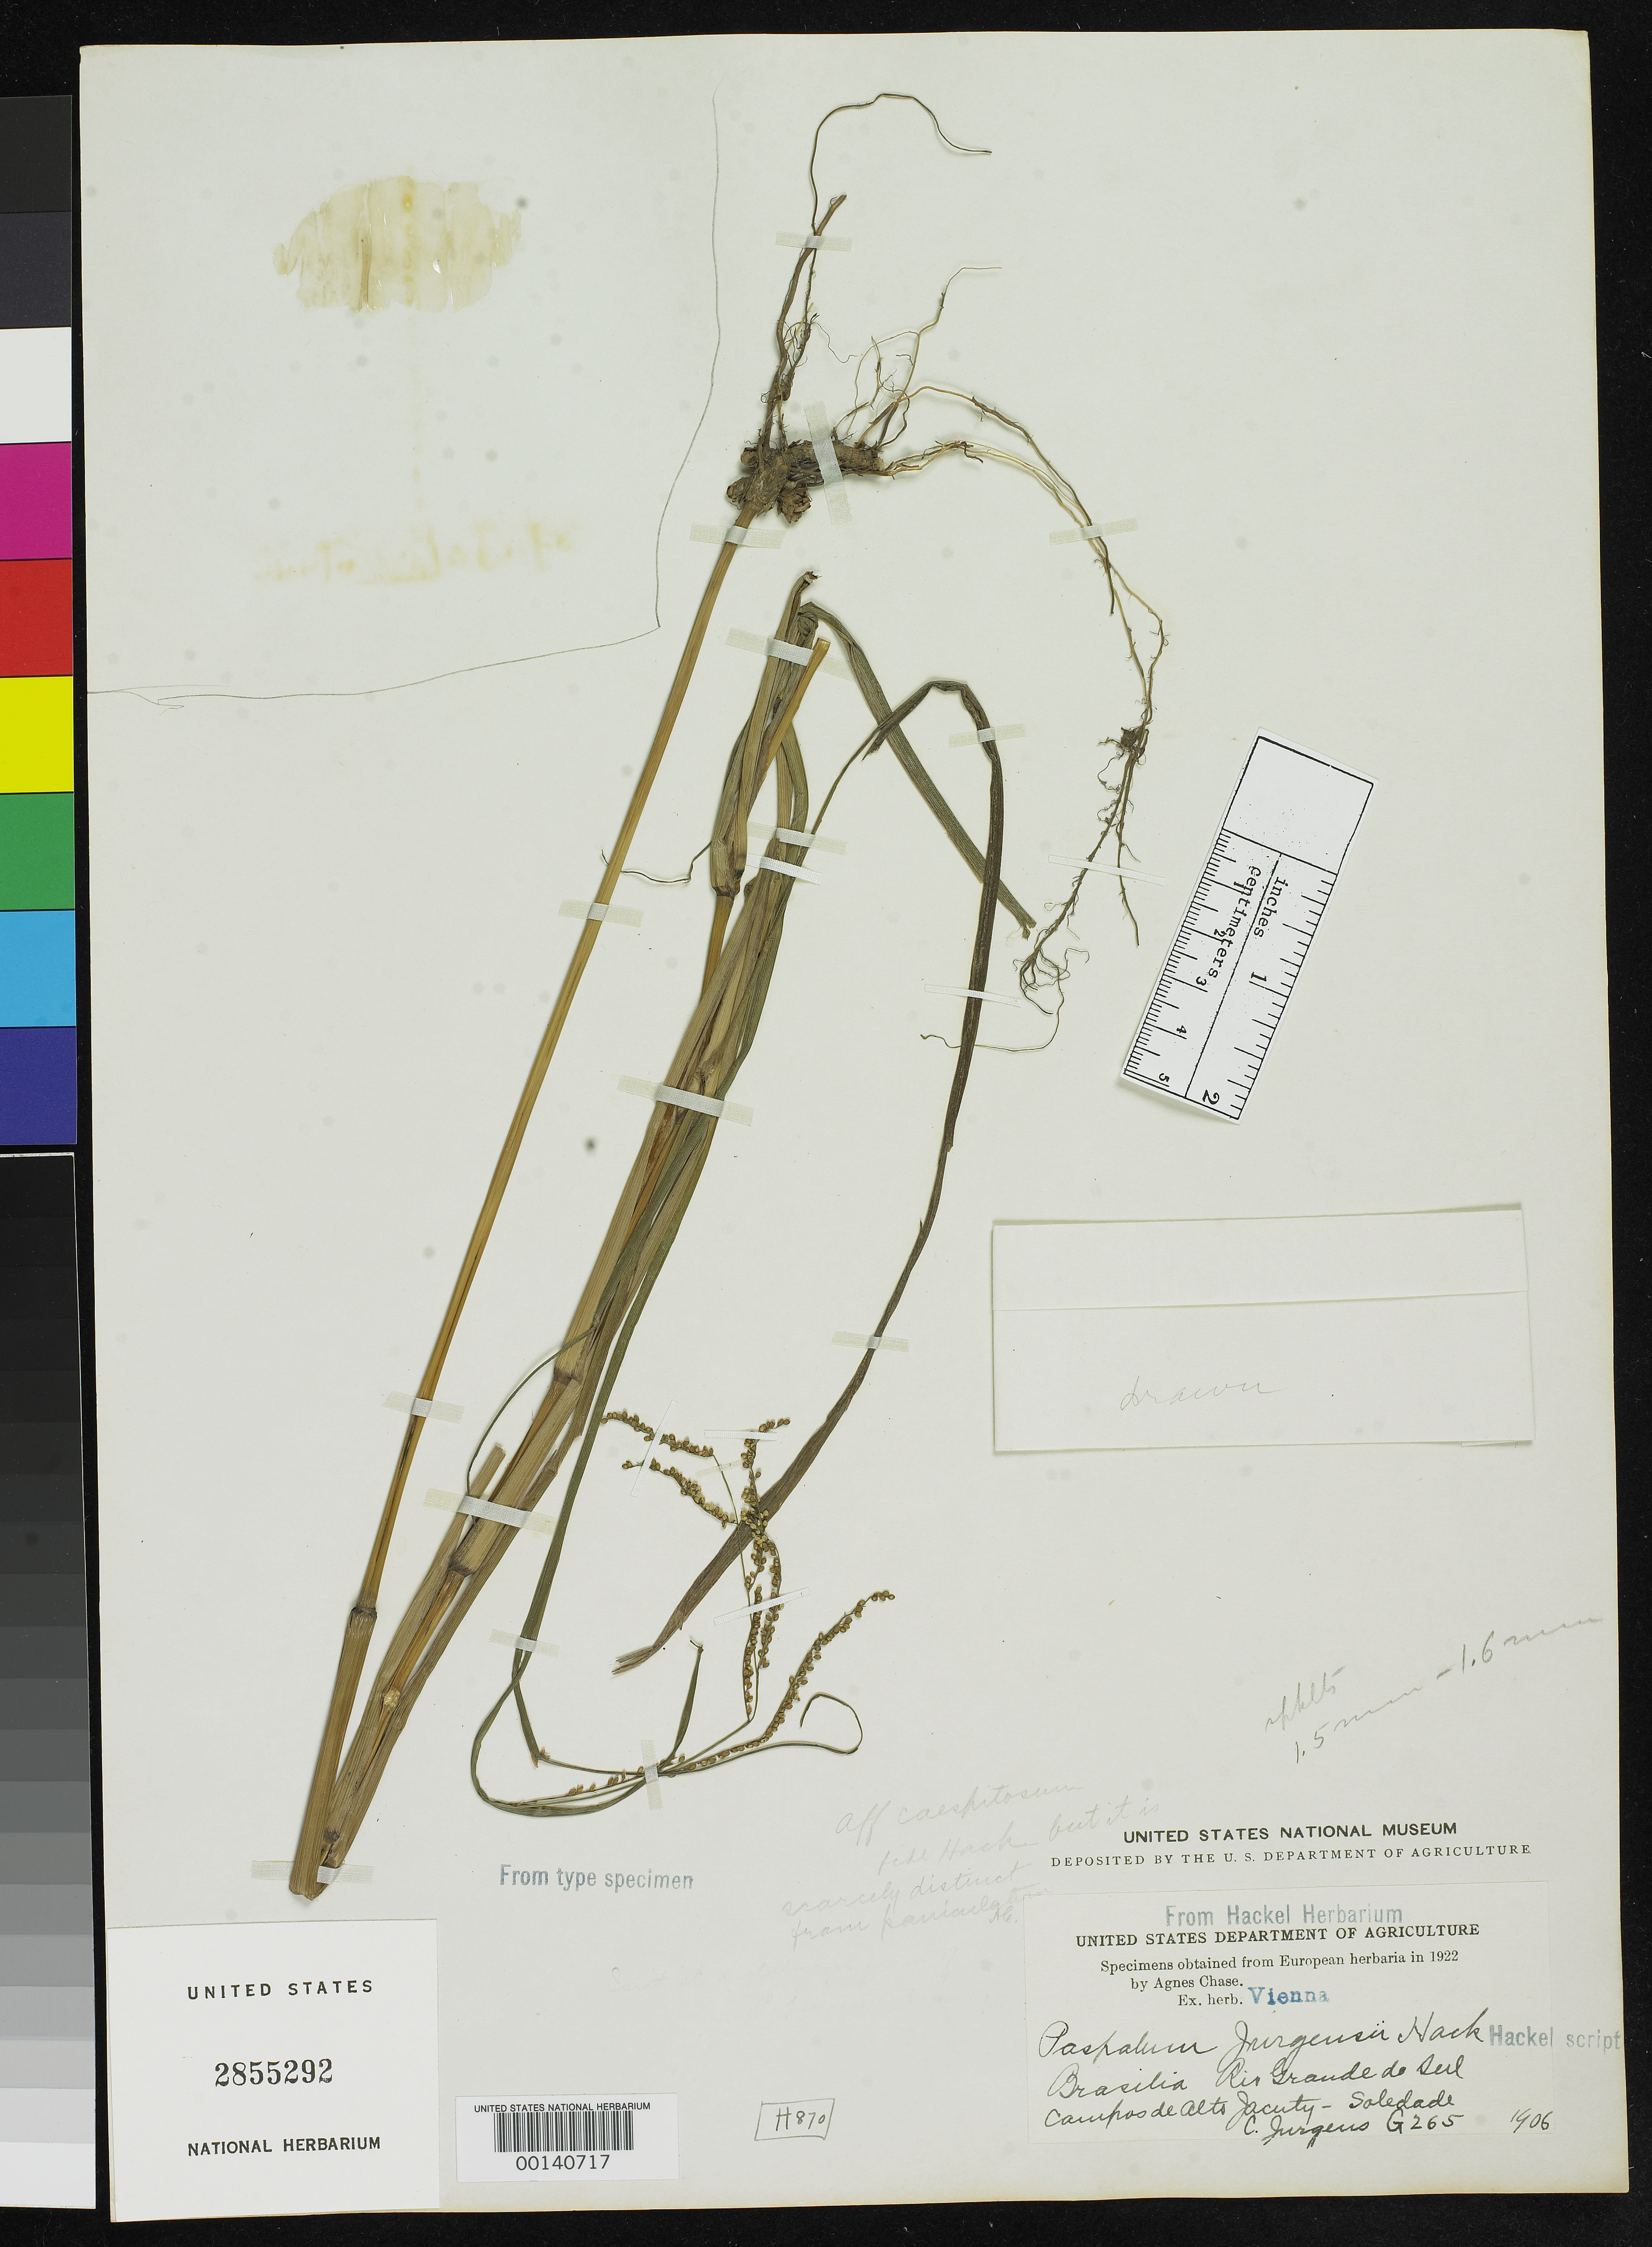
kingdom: Plantae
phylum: Tracheophyta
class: Liliopsida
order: Poales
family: Poaceae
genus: Paspalum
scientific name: Paspalum juergensii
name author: Hack.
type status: Type Fragment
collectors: C. Juergens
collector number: G 265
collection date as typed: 1906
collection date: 1906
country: Brazil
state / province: Rio Grande do Sul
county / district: Soledade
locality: Alto Jacuty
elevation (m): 500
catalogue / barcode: US 2855292